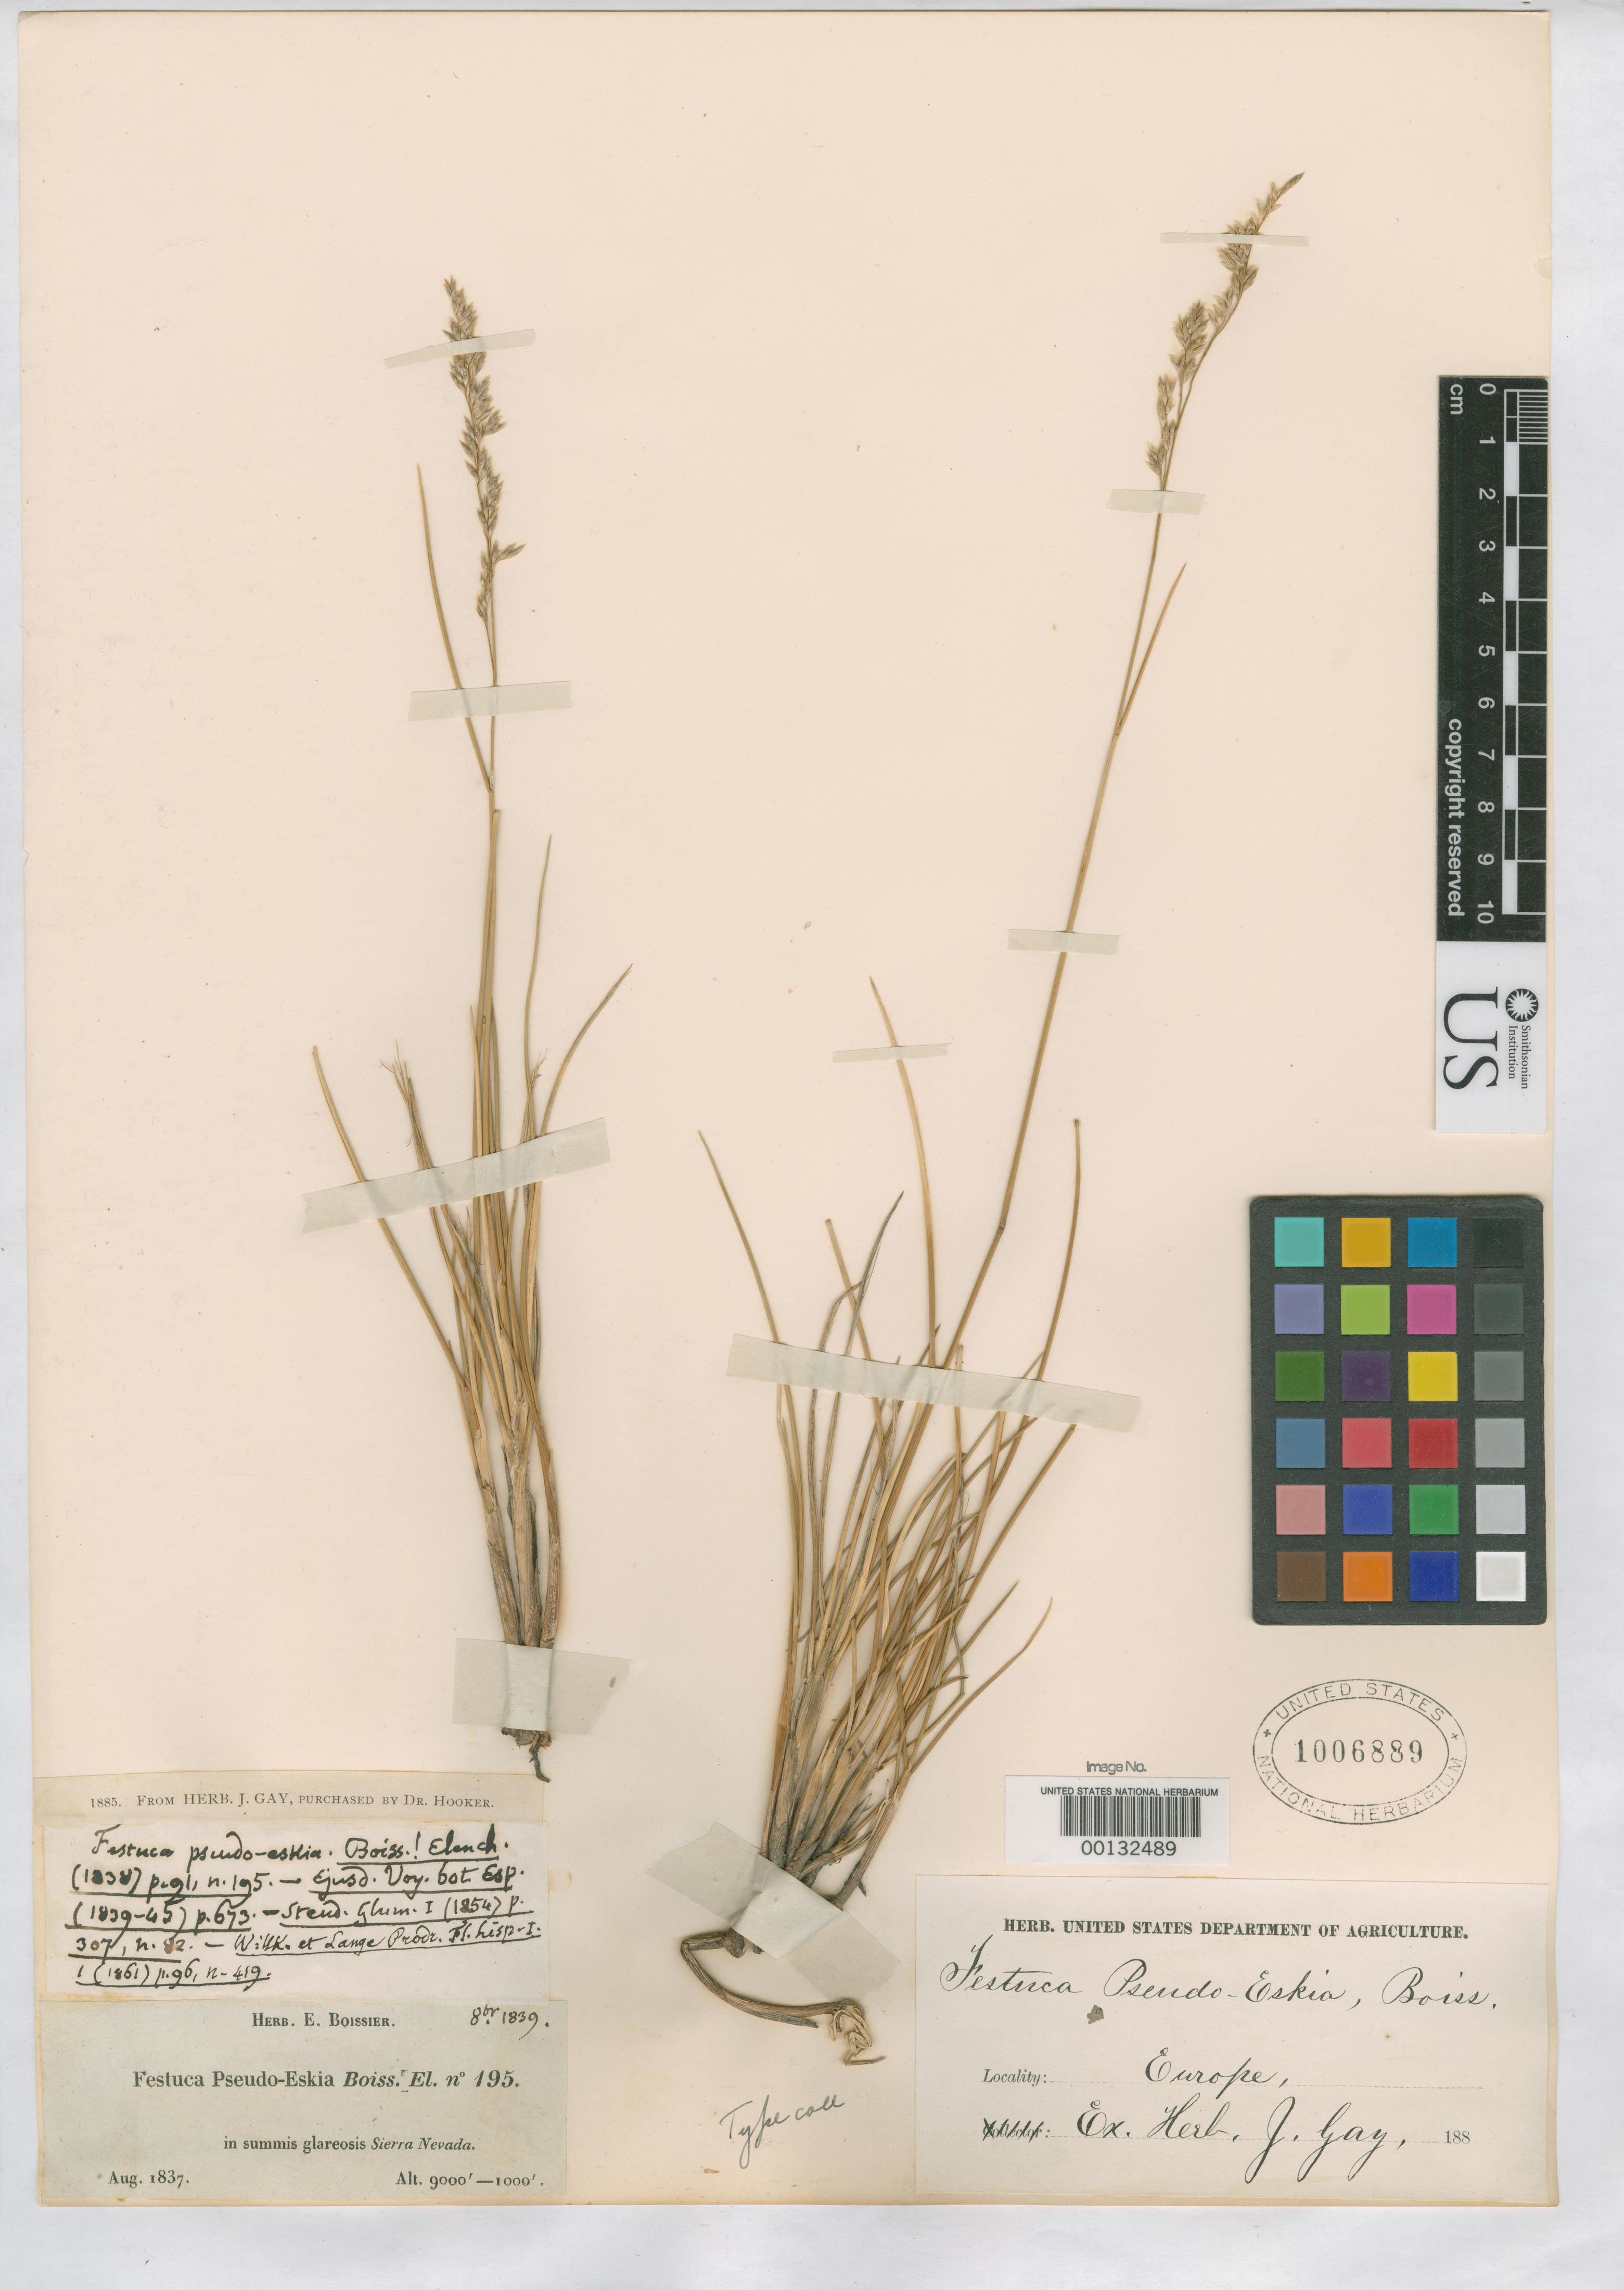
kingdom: Plantae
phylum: Tracheophyta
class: Liliopsida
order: Poales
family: Poaceae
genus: Festuca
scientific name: Festuca pseudoeskia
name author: Boiss.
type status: Type Collection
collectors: P. Boissier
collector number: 195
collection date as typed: Aug 1837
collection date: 1837-08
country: Spain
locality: Sierra Nevada.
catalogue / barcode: US 1006889